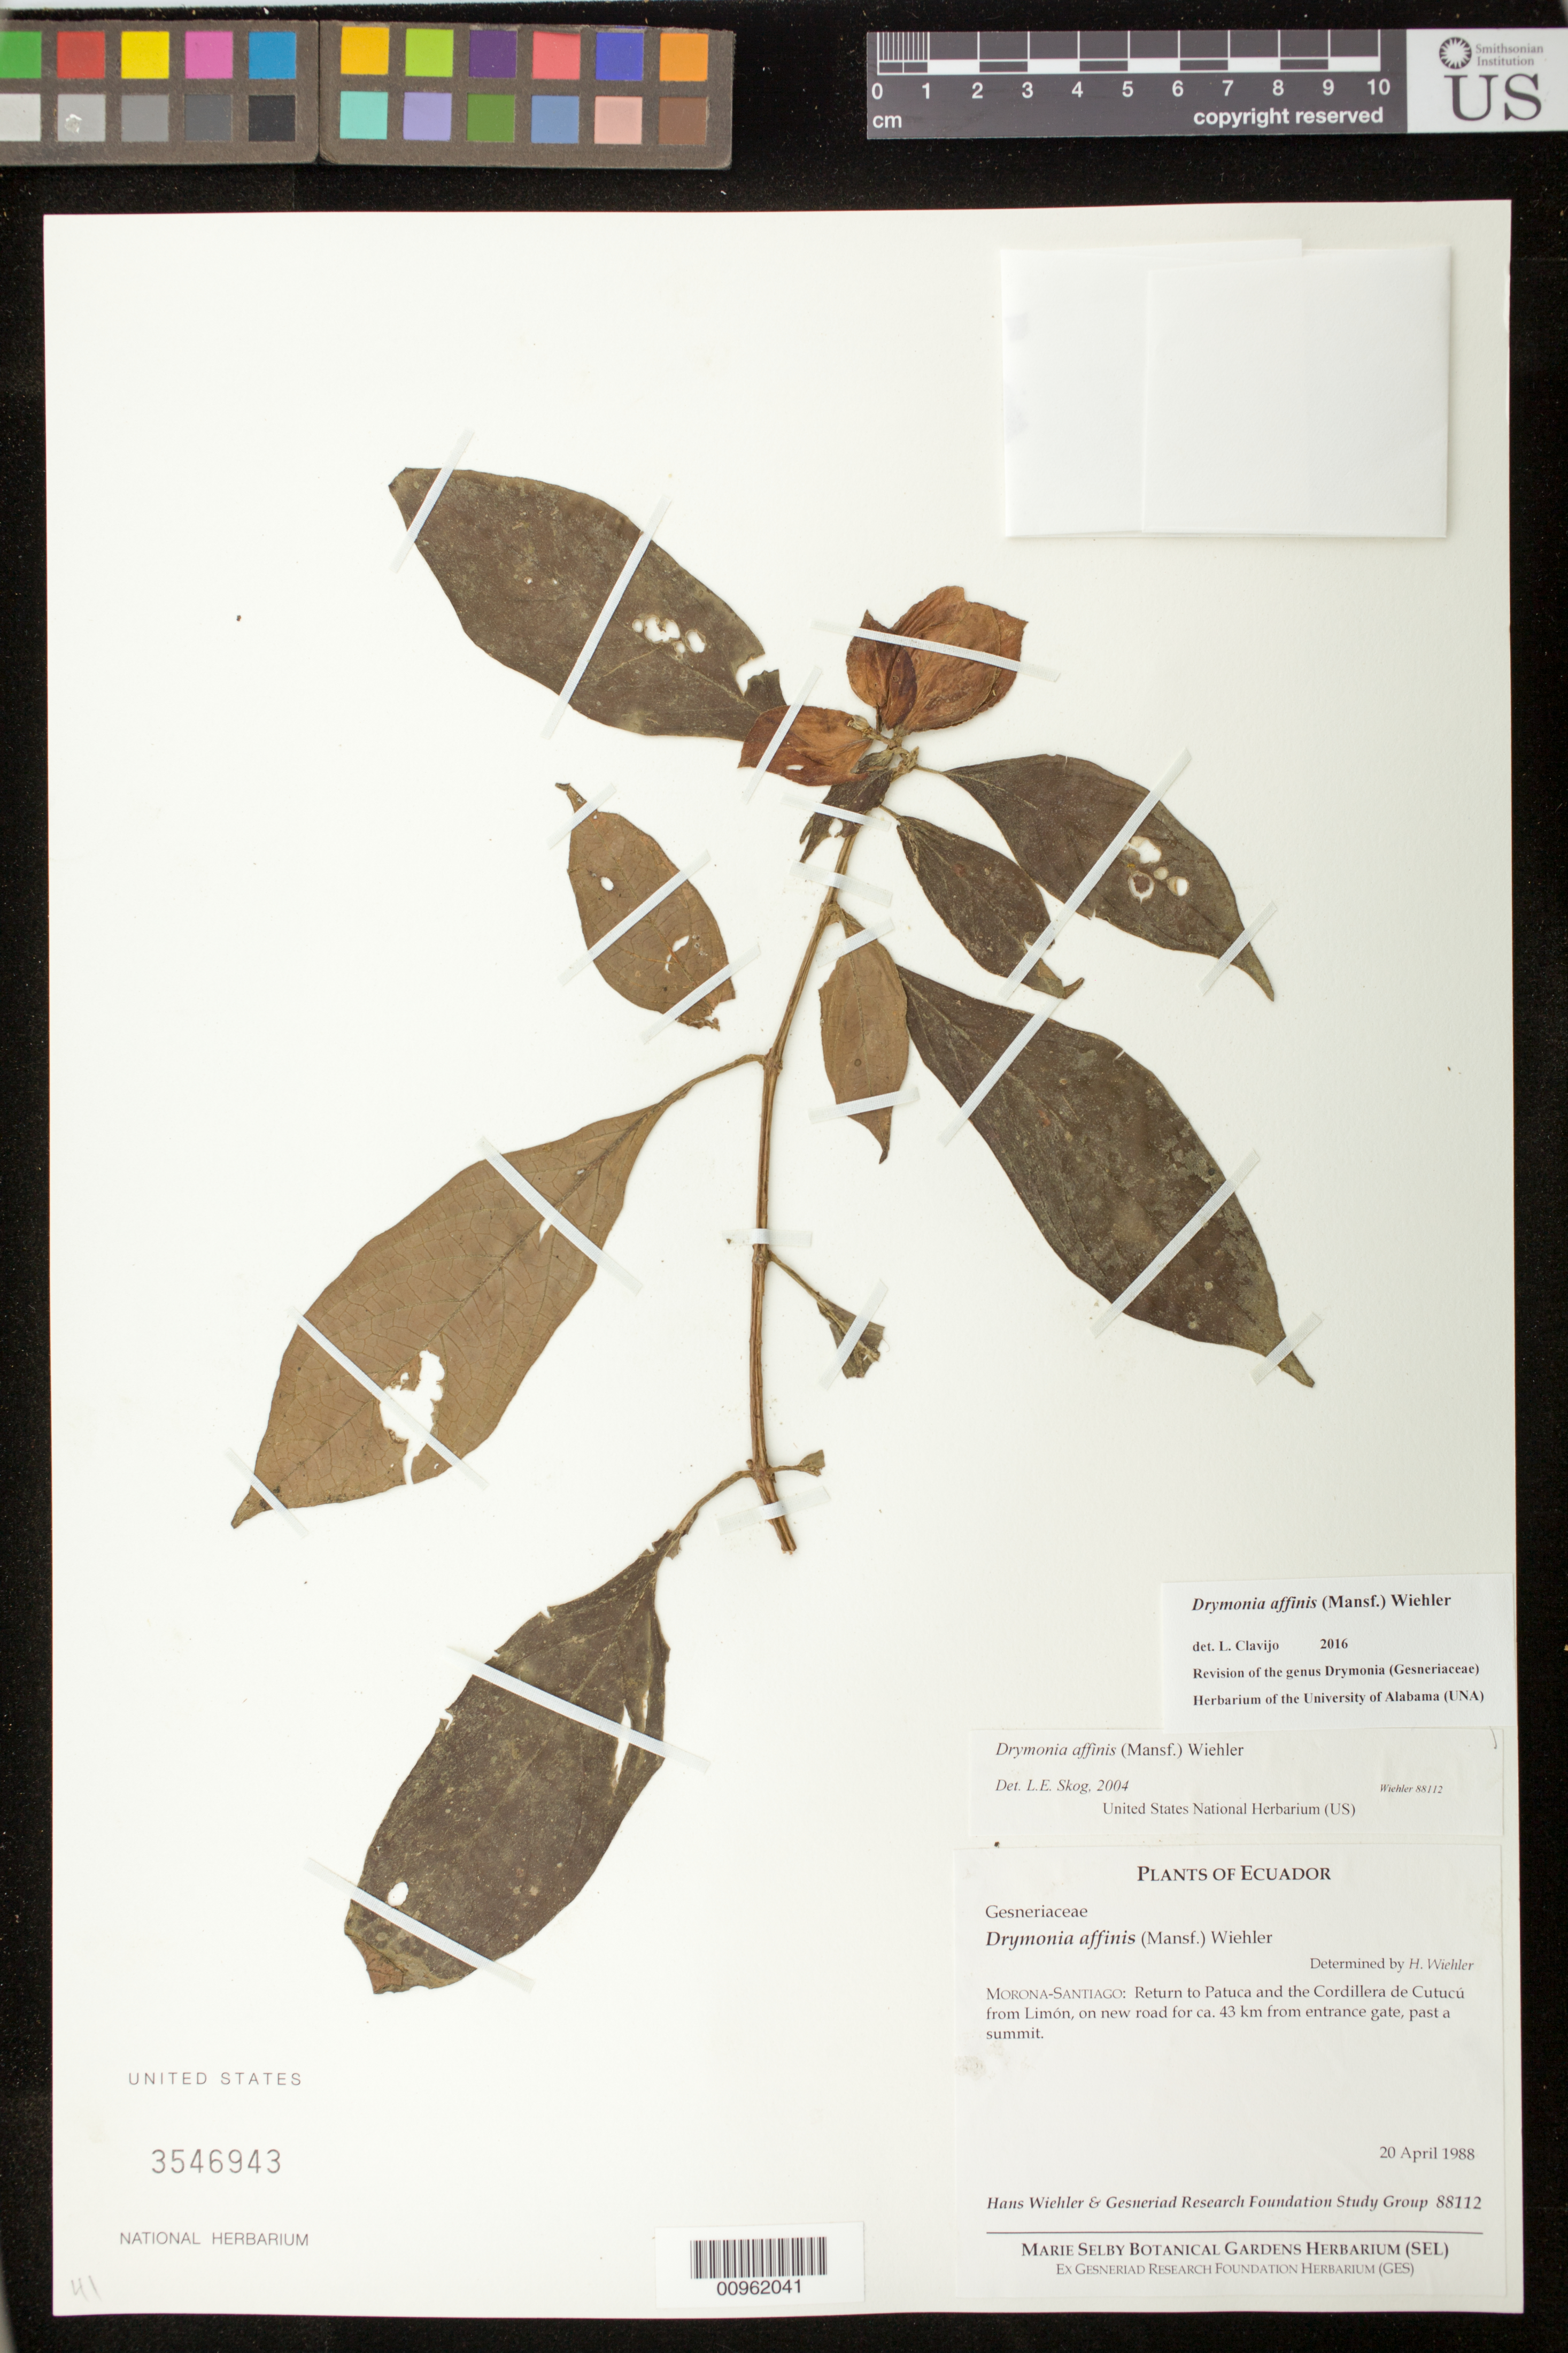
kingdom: Plantae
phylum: Tracheophyta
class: Magnoliopsida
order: Lamiales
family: Gesneriaceae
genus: Drymonia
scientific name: Drymonia affinis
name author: (Mansf.) Wiehler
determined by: Skog, Laurence E.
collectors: H. J. Wiehler & GRF Study Group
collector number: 88112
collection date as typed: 20 Apr 1988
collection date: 1988-04-20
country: Ecuador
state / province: Morona-Santiago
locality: Morona-Santiago; return to Patuca and the Cordillera de Cutucú from Limón, on new road for ca. 43 km from entrance gate, past a summit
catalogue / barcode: US 3546943